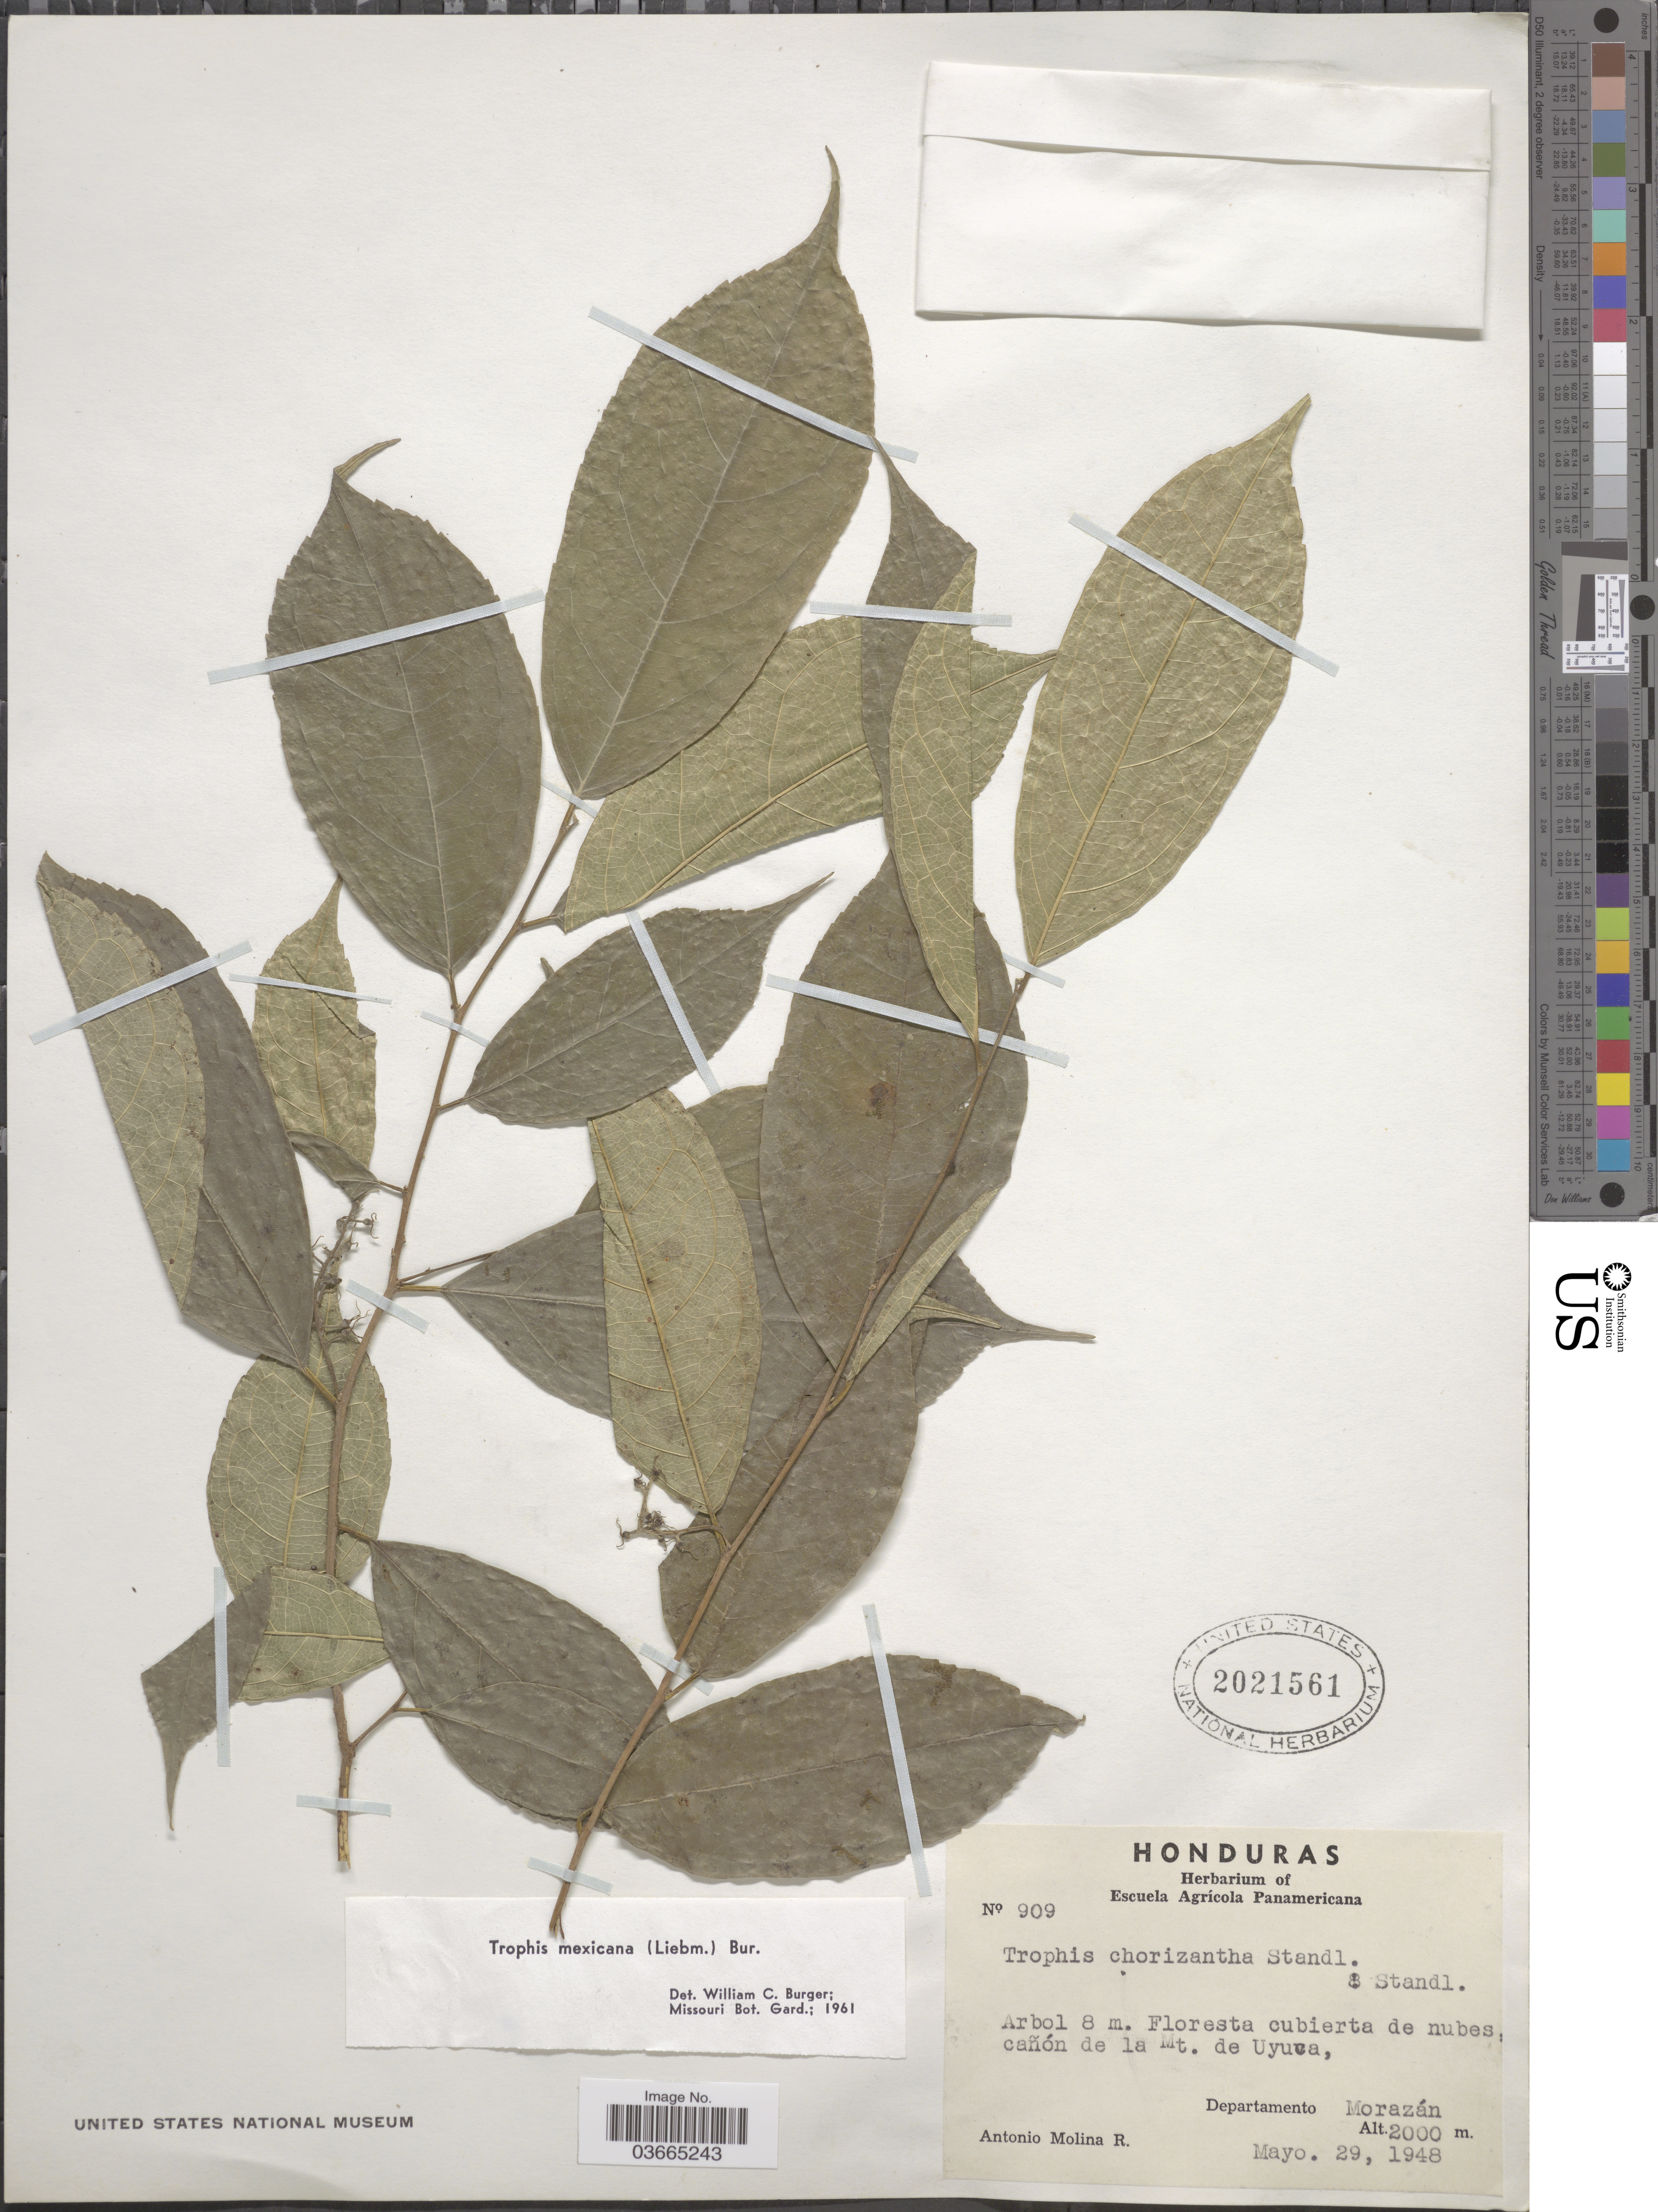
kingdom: Plantae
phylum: Tracheophyta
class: Magnoliopsida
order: Rosales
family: Moraceae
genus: Trophis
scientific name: Trophis mexicana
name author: (Liebm.) Bureau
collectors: A. Molina R.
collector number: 909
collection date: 1948-05-29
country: Honduras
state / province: Fco. Morazán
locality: Cañon de la Mt. de Uyuca, Departamento Morazán.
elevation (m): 2000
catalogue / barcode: US 2021561